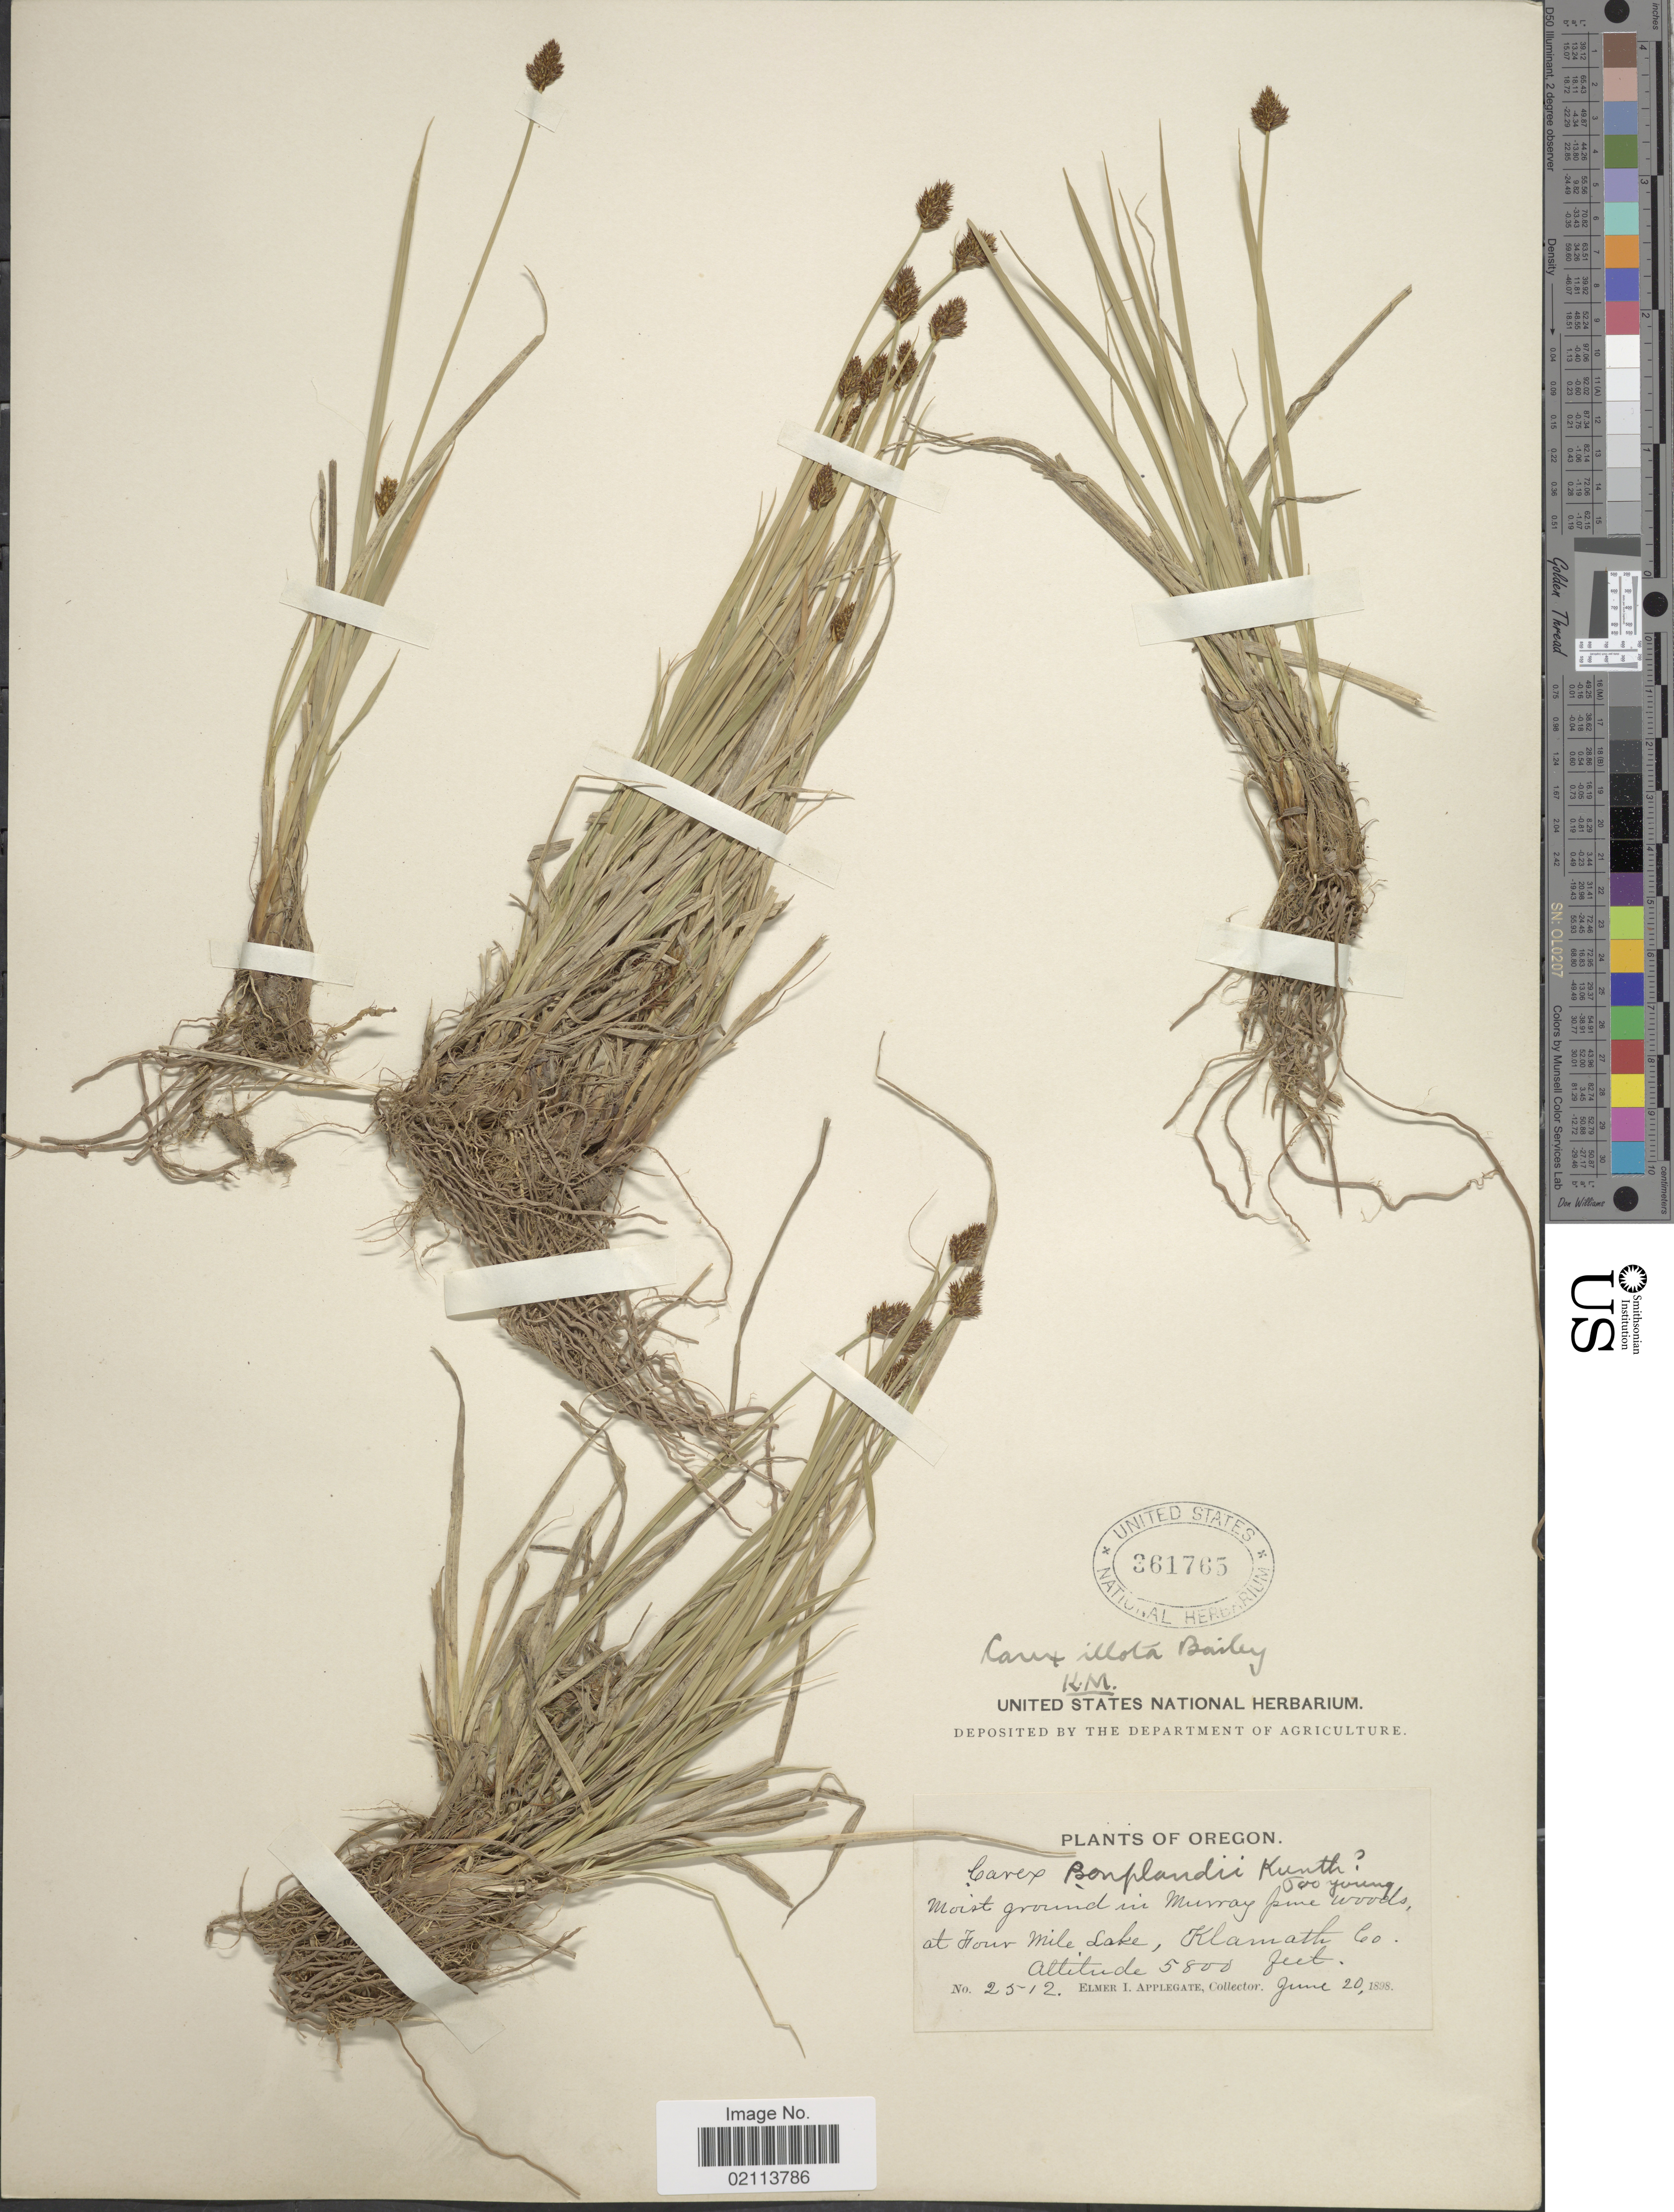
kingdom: Plantae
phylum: Tracheophyta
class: Liliopsida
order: Poales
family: Cyperaceae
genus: Carex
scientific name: Carex illota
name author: L.H. Bailey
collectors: E. I. Applegate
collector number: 2512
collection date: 1898-06-20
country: United States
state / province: Oregon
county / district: Klamath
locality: Moist ground in Murray pine woods, at Four Mile Lkae, Klamath Co.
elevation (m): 1768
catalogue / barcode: US 361765